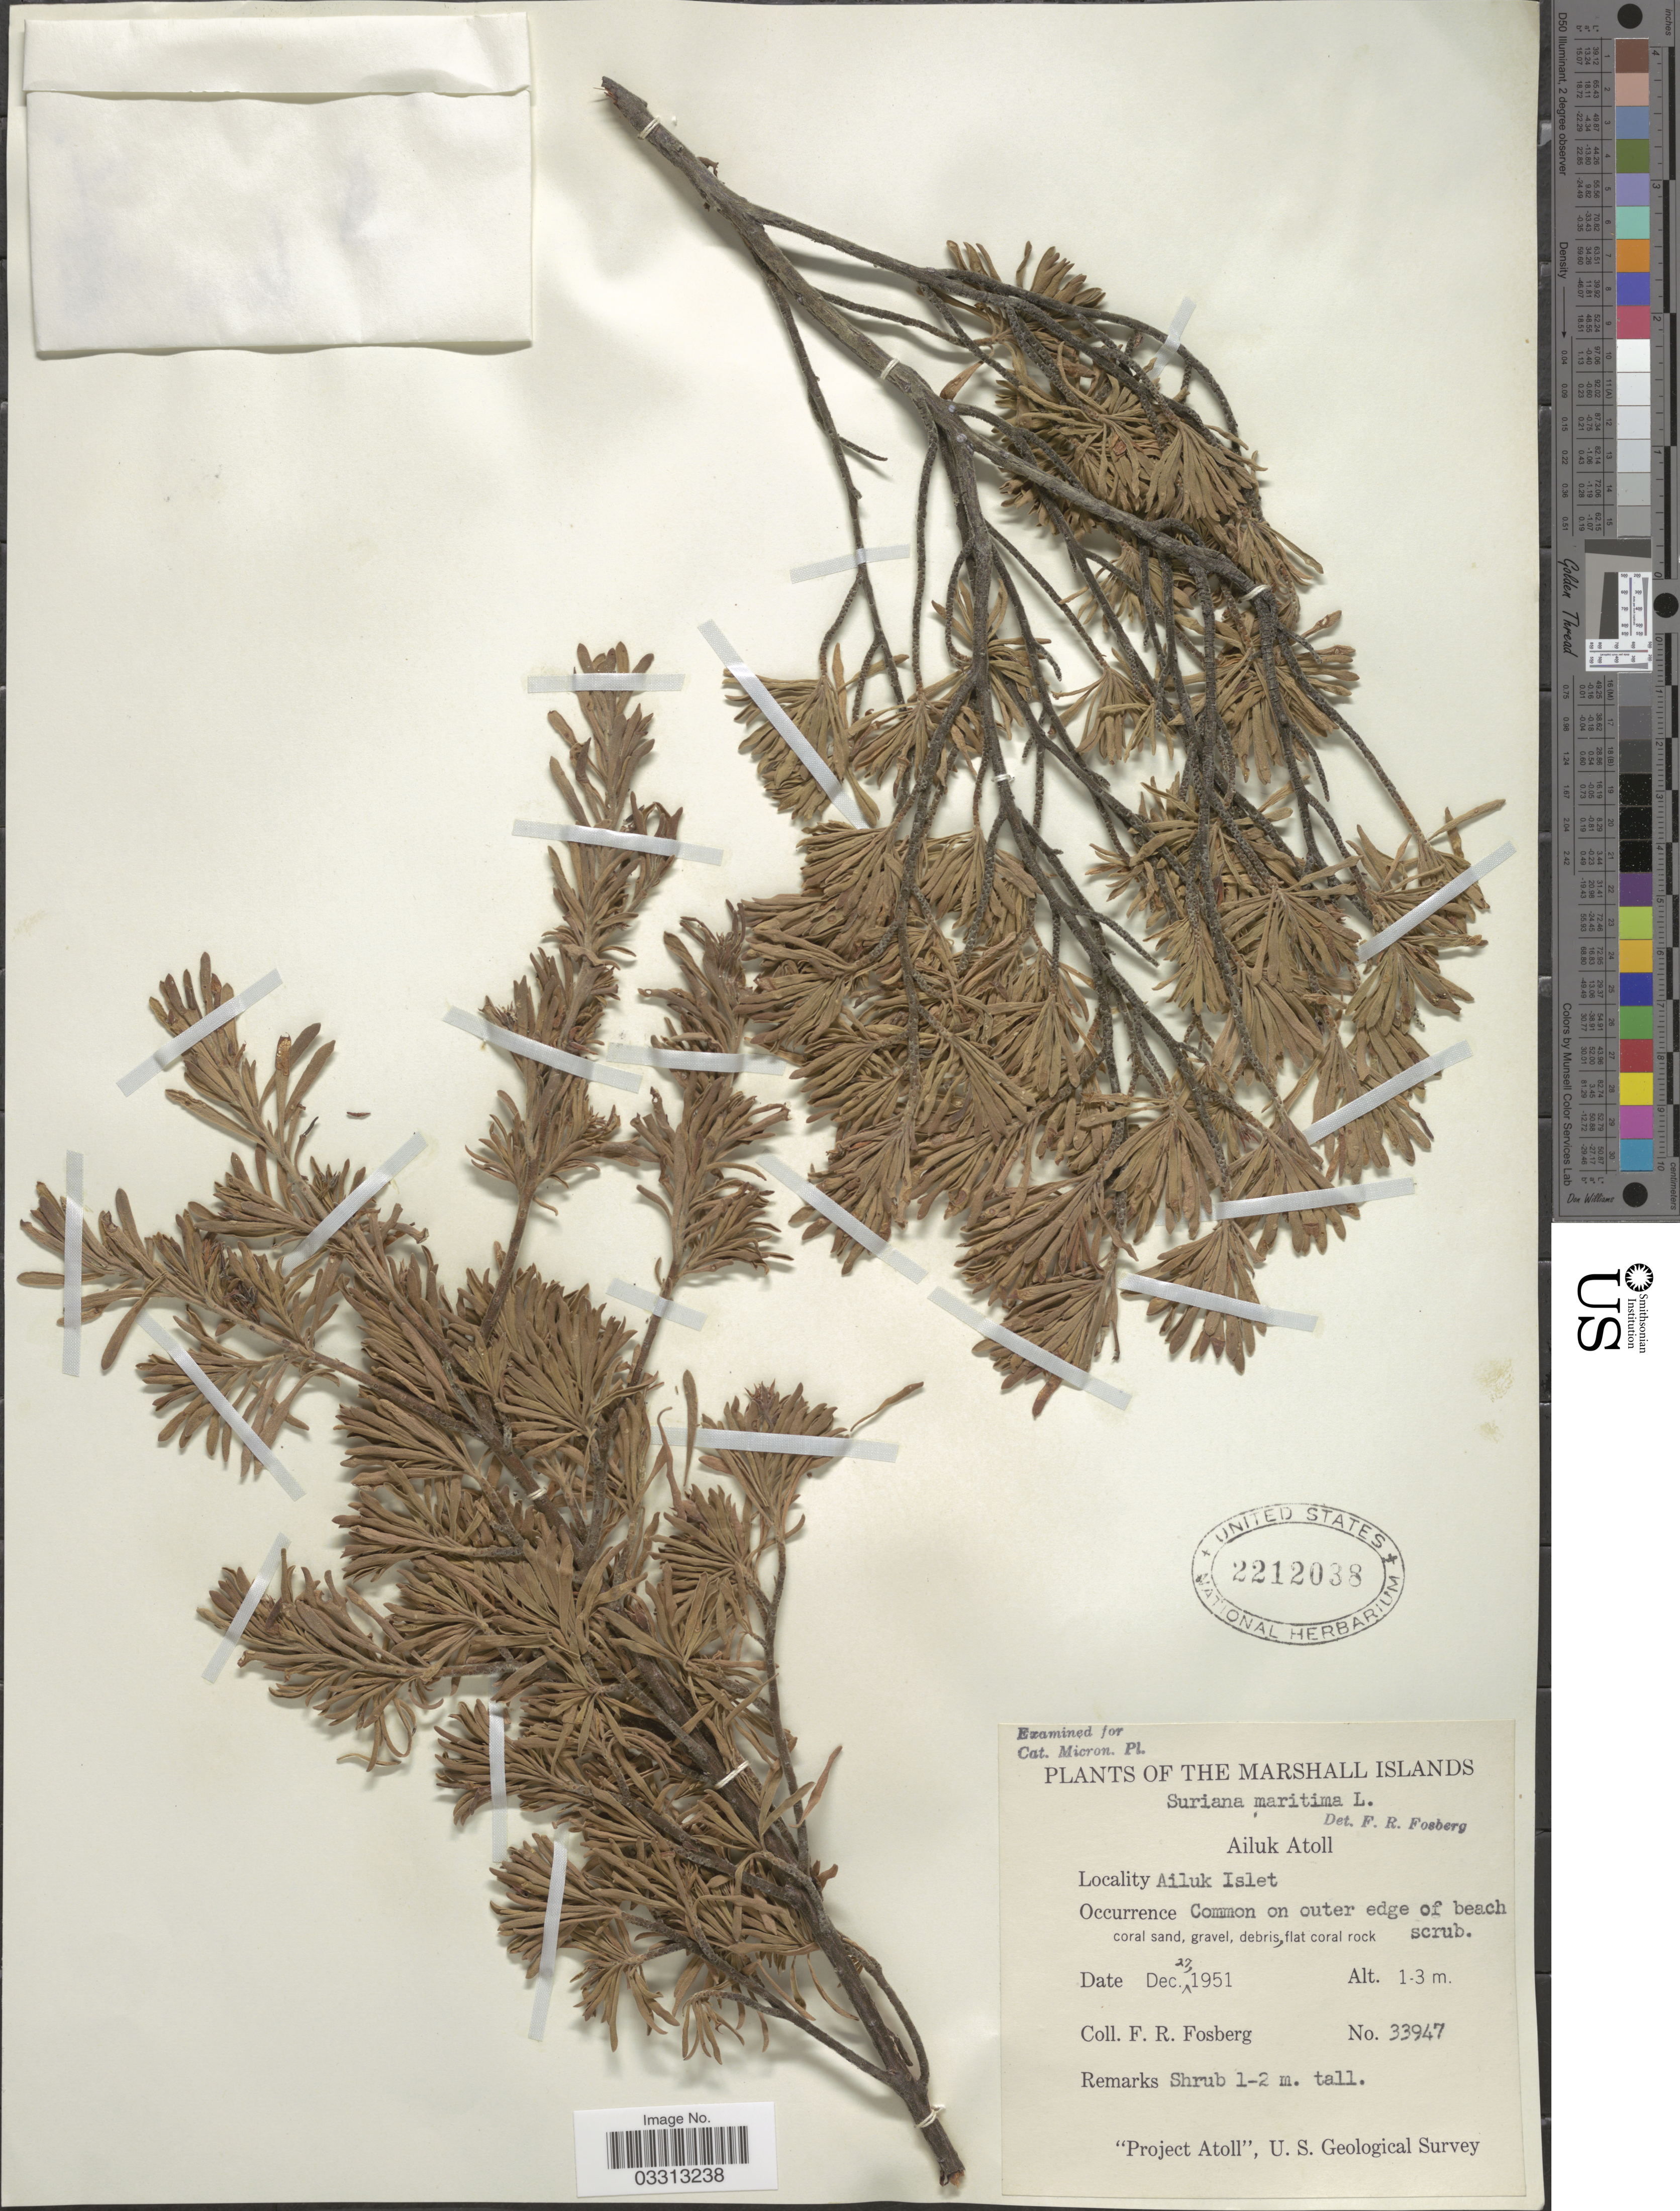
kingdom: Plantae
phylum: Tracheophyta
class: Magnoliopsida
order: Fabales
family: Surianaceae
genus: Suriana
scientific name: Suriana maritima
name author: L.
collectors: F. R. Fosberg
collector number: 33947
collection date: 1951-12-27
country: Marshall Islands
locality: Ailuk Atoll. Ailuk Islet.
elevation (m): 1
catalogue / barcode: US 2212038